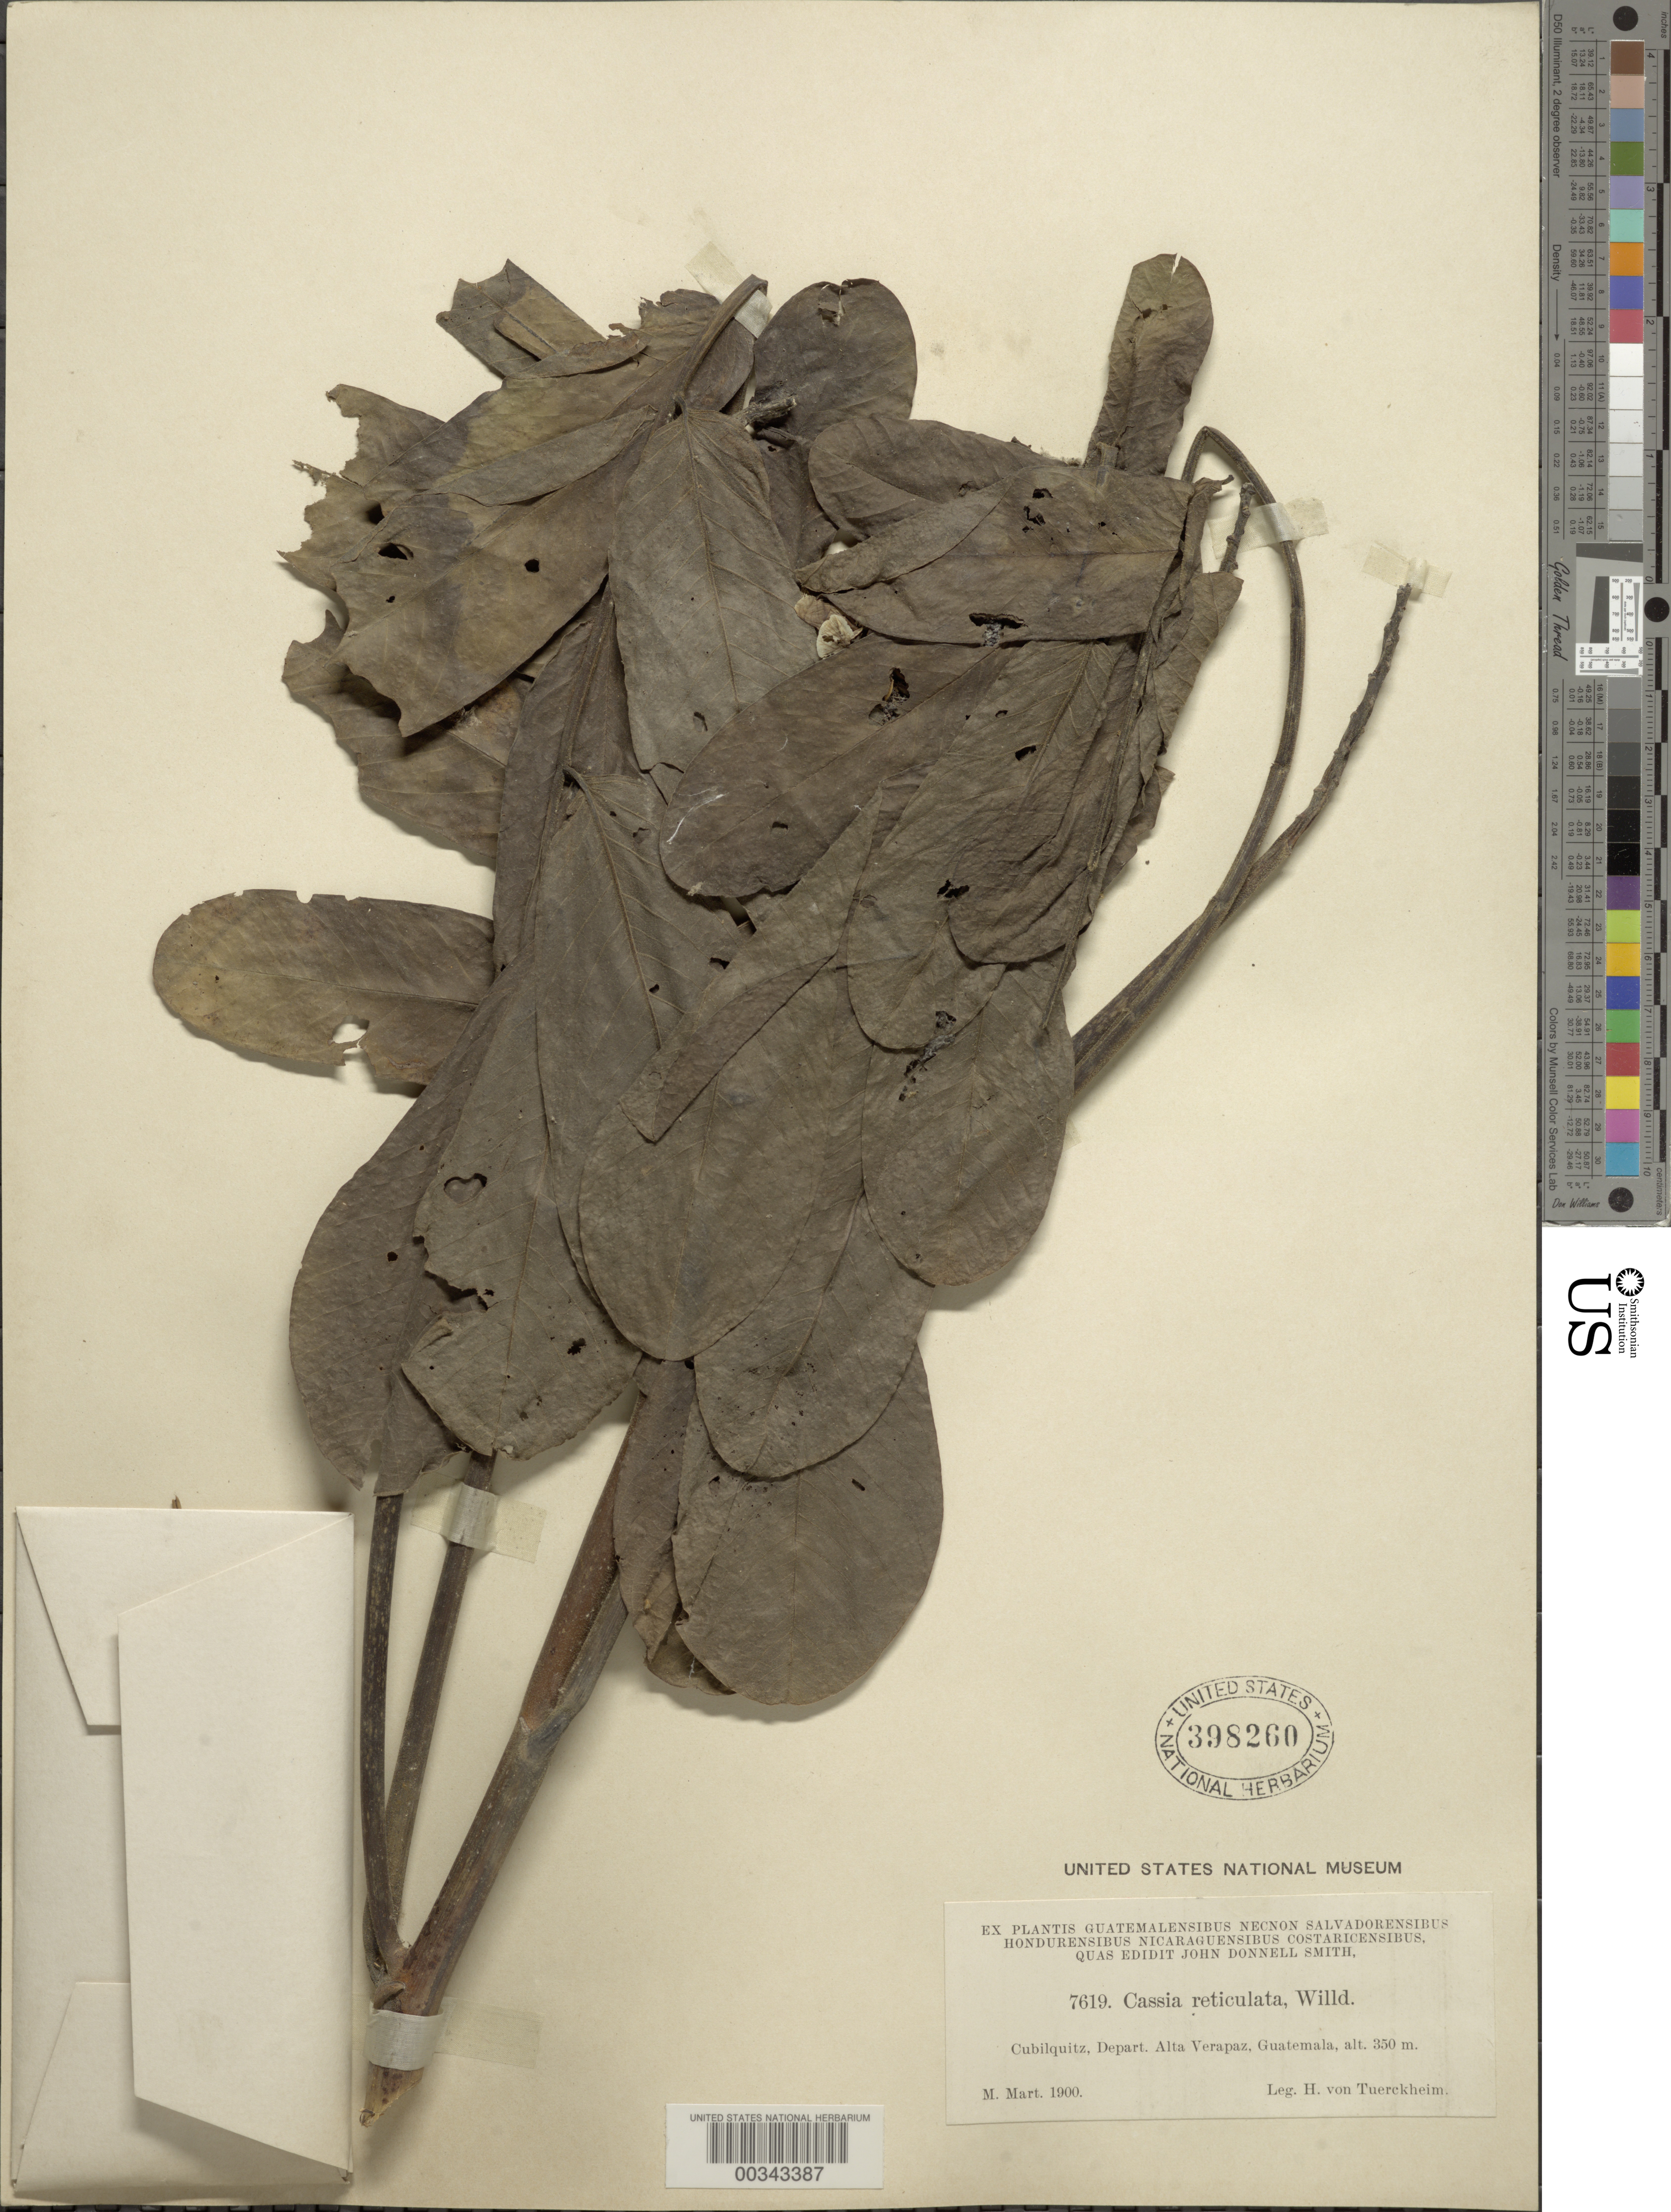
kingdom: Plantae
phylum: Tracheophyta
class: Magnoliopsida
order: Fabales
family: Fabaceae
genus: Senna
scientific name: Senna reticulata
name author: (Willd.) H.S. Irwin & Barneby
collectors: H. von Türckheim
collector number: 7619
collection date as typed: Mar 1900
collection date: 1900-03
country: Guatemala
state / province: Alta Verapaz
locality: Cubilquitz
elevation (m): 350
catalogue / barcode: US 398260